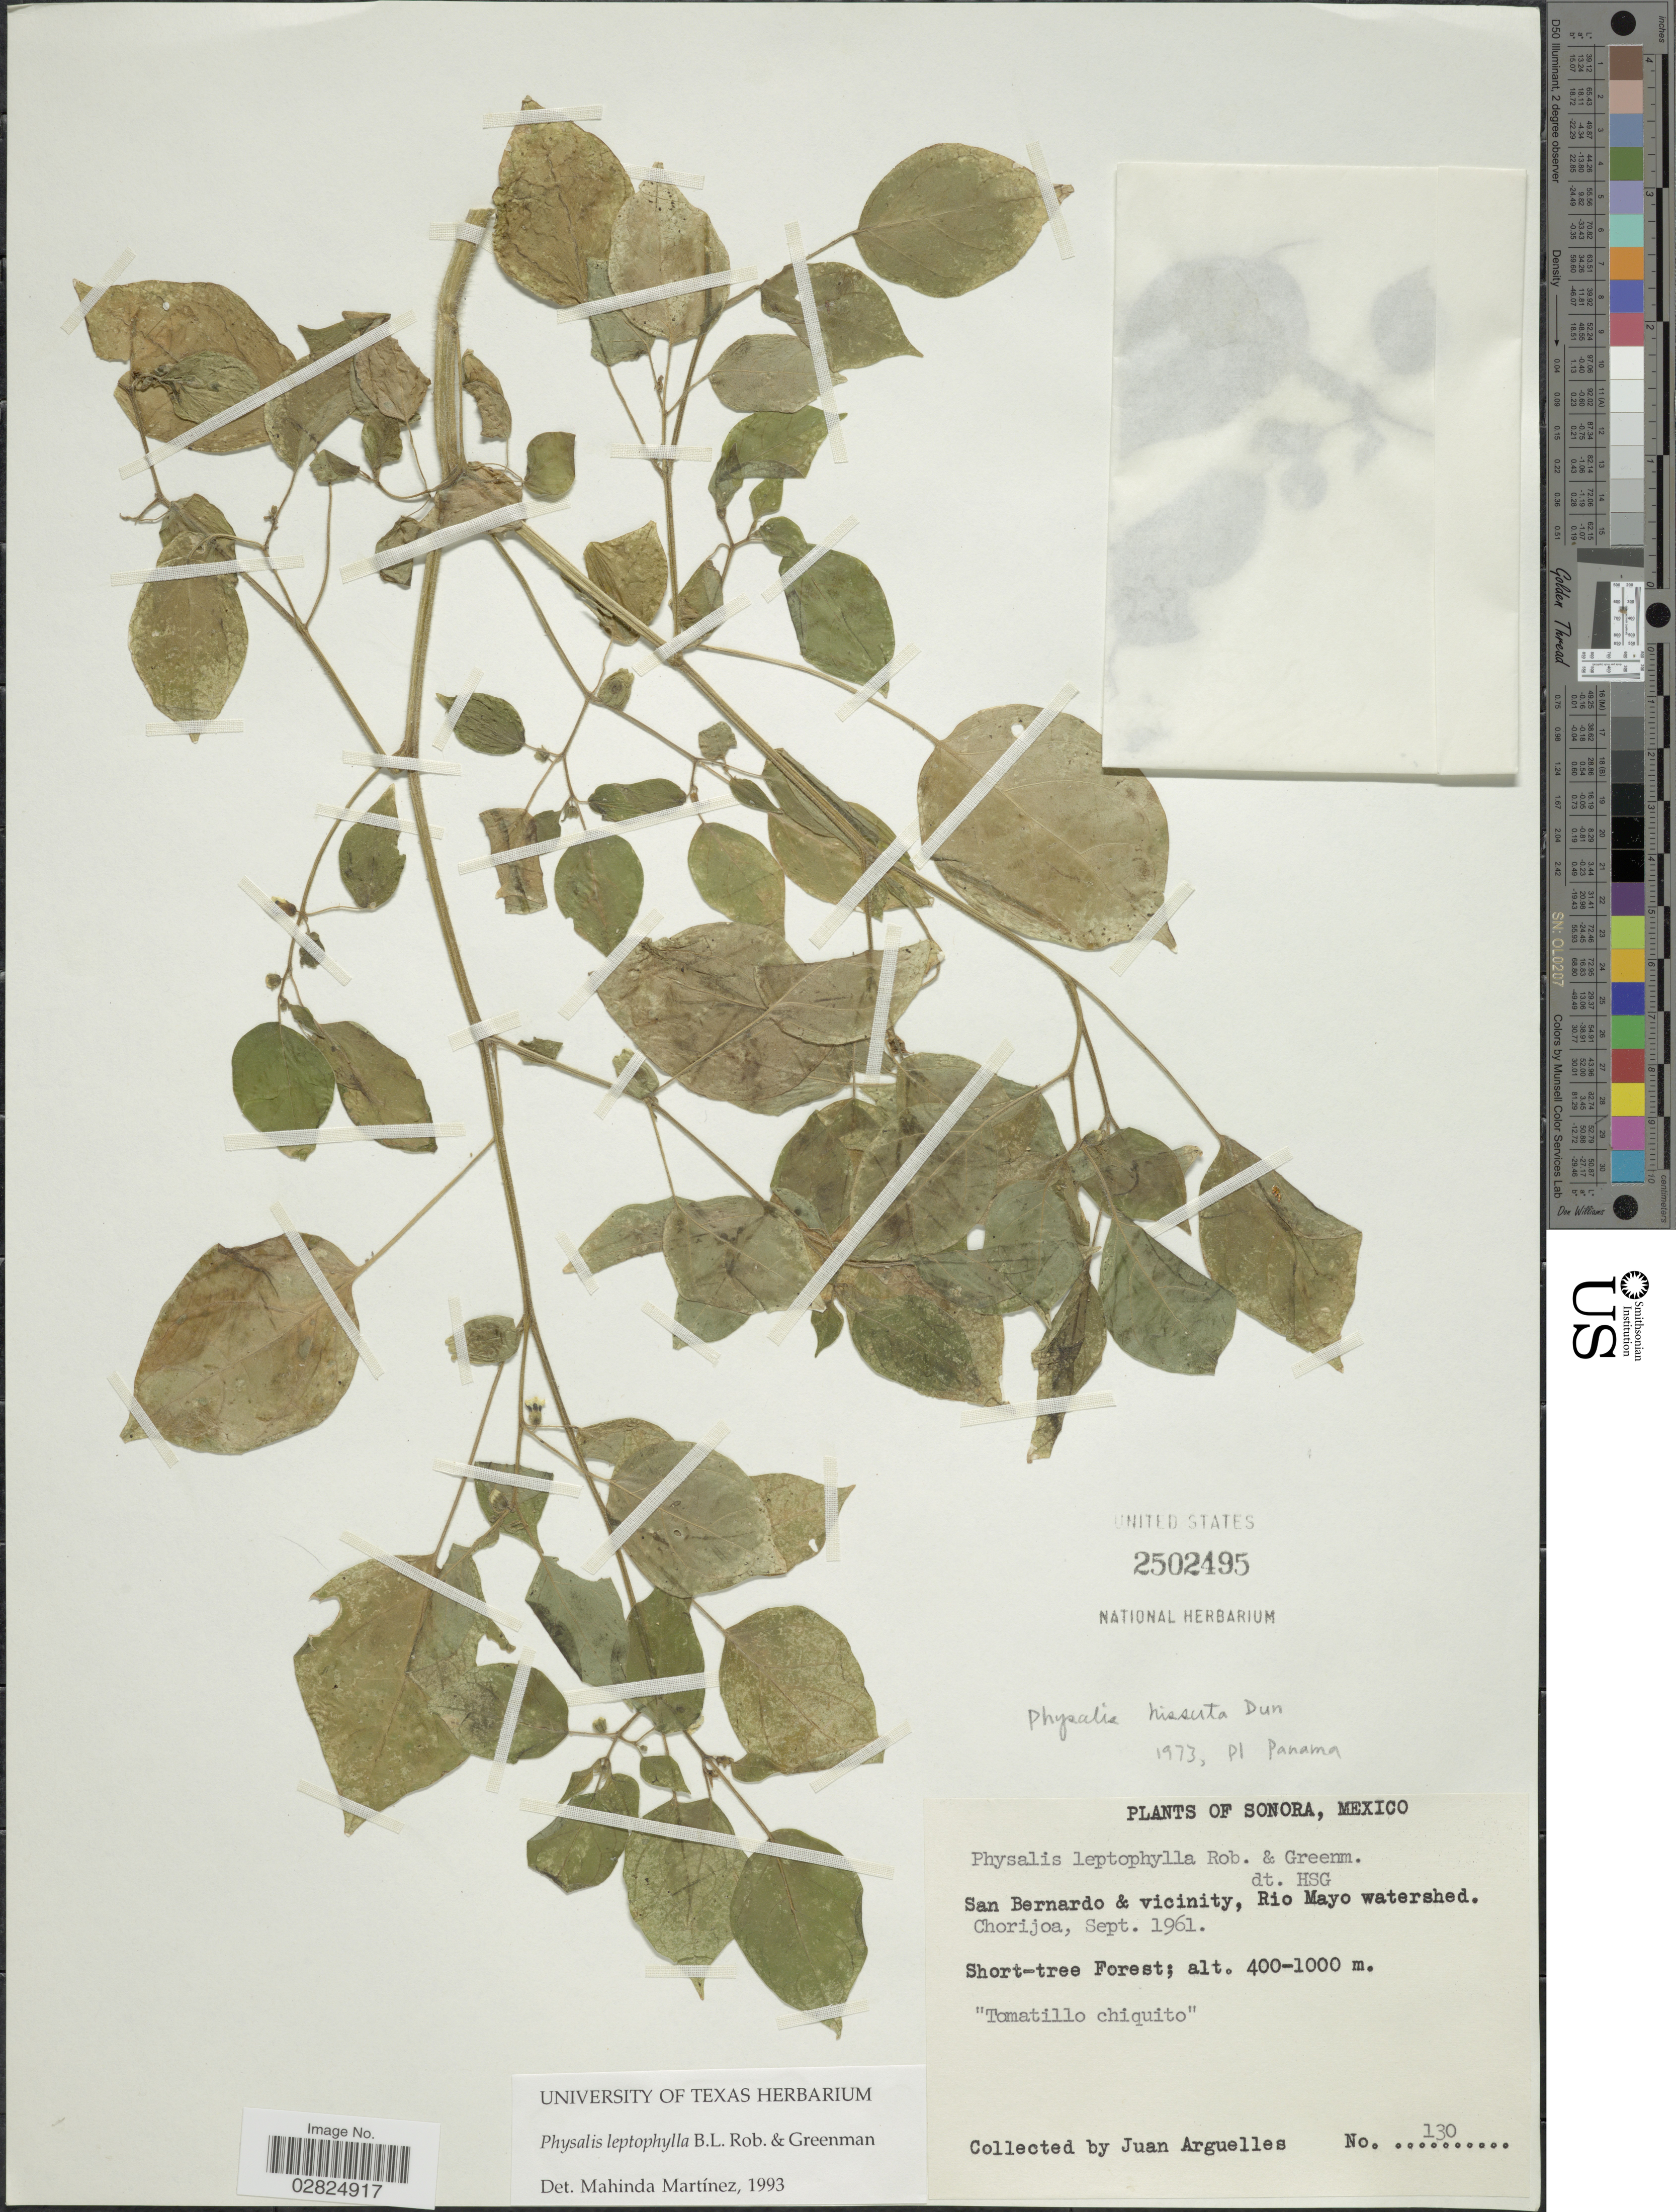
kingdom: Plantae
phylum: Tracheophyta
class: Magnoliopsida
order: Solanales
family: Solanaceae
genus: Physalis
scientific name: Physalis leptophylla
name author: B.L. Rob. & Greenm.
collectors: J. Arguelles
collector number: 130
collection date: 1961-09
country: Mexico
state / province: Sonora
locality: San Bernardo & vicinity, Rio Mayo watershed. Chorijoa.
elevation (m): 400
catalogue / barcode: US 2502495